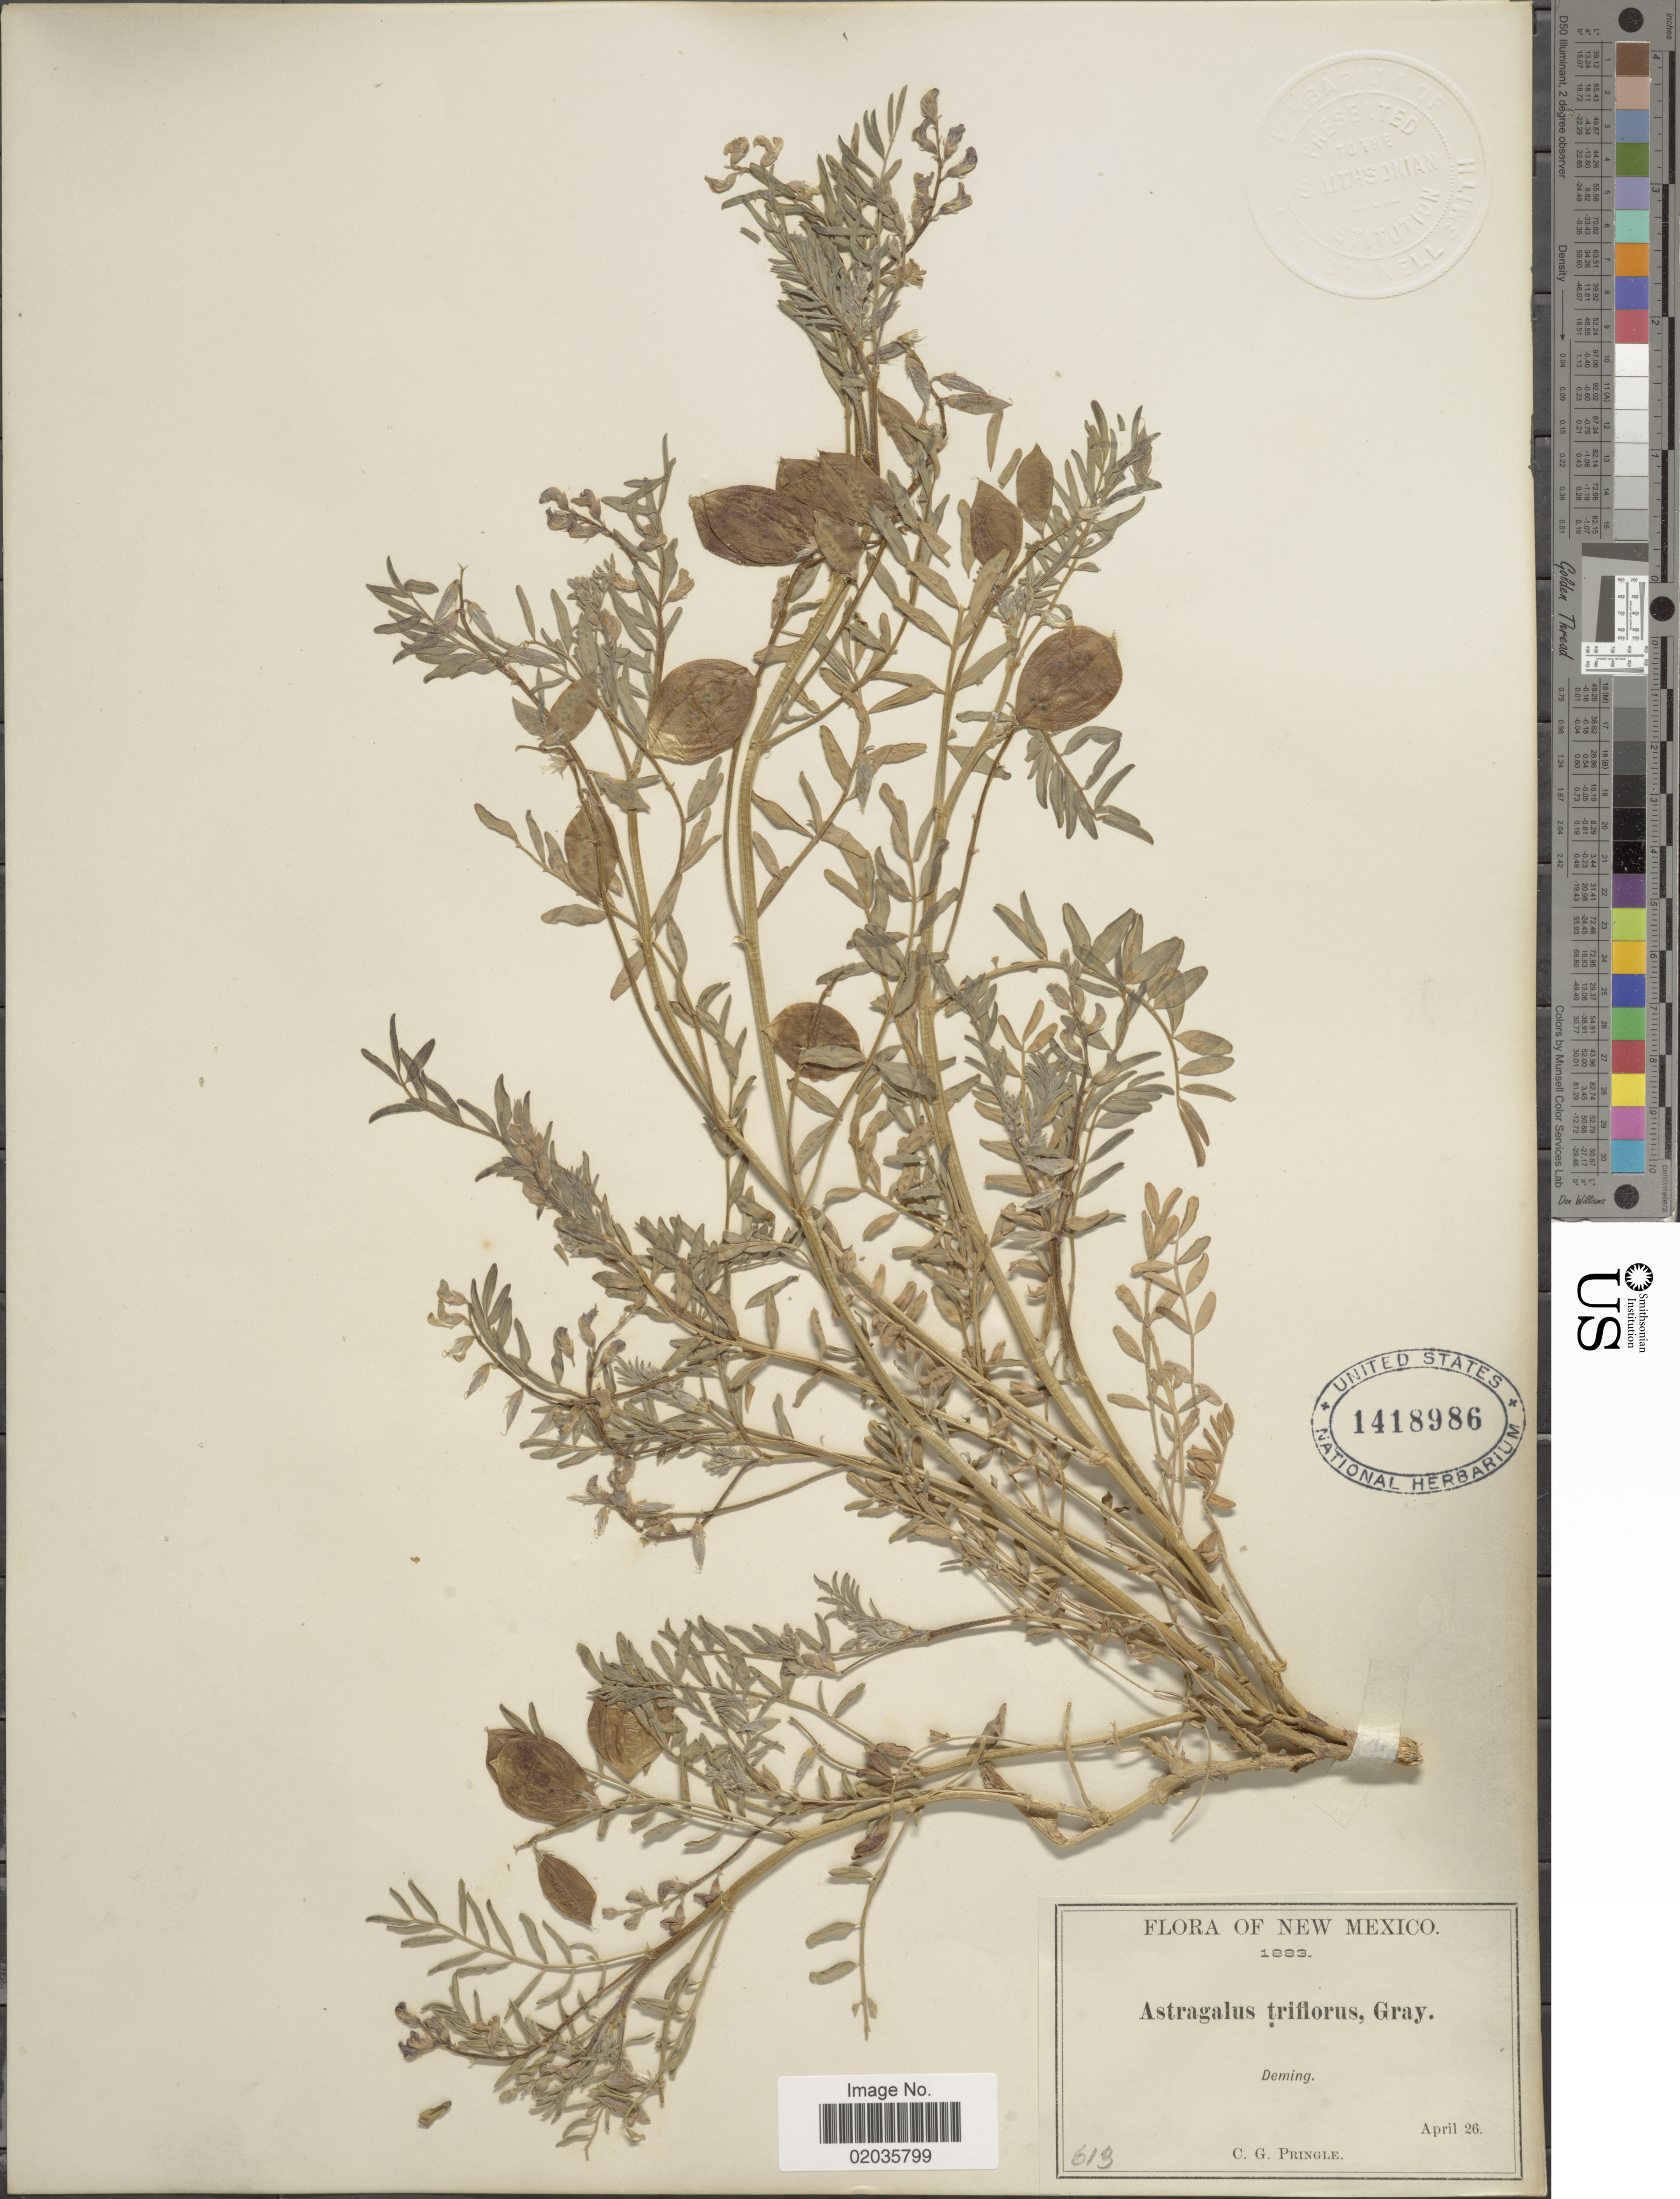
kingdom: Plantae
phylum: Tracheophyta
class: Magnoliopsida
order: Fabales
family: Fabaceae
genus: Astragalus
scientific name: Astragalus wootonii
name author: E. Sheld.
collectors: C. G. Pringle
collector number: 613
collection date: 1883-04-26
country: United States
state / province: New Mexico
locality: Deming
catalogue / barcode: US 1418986